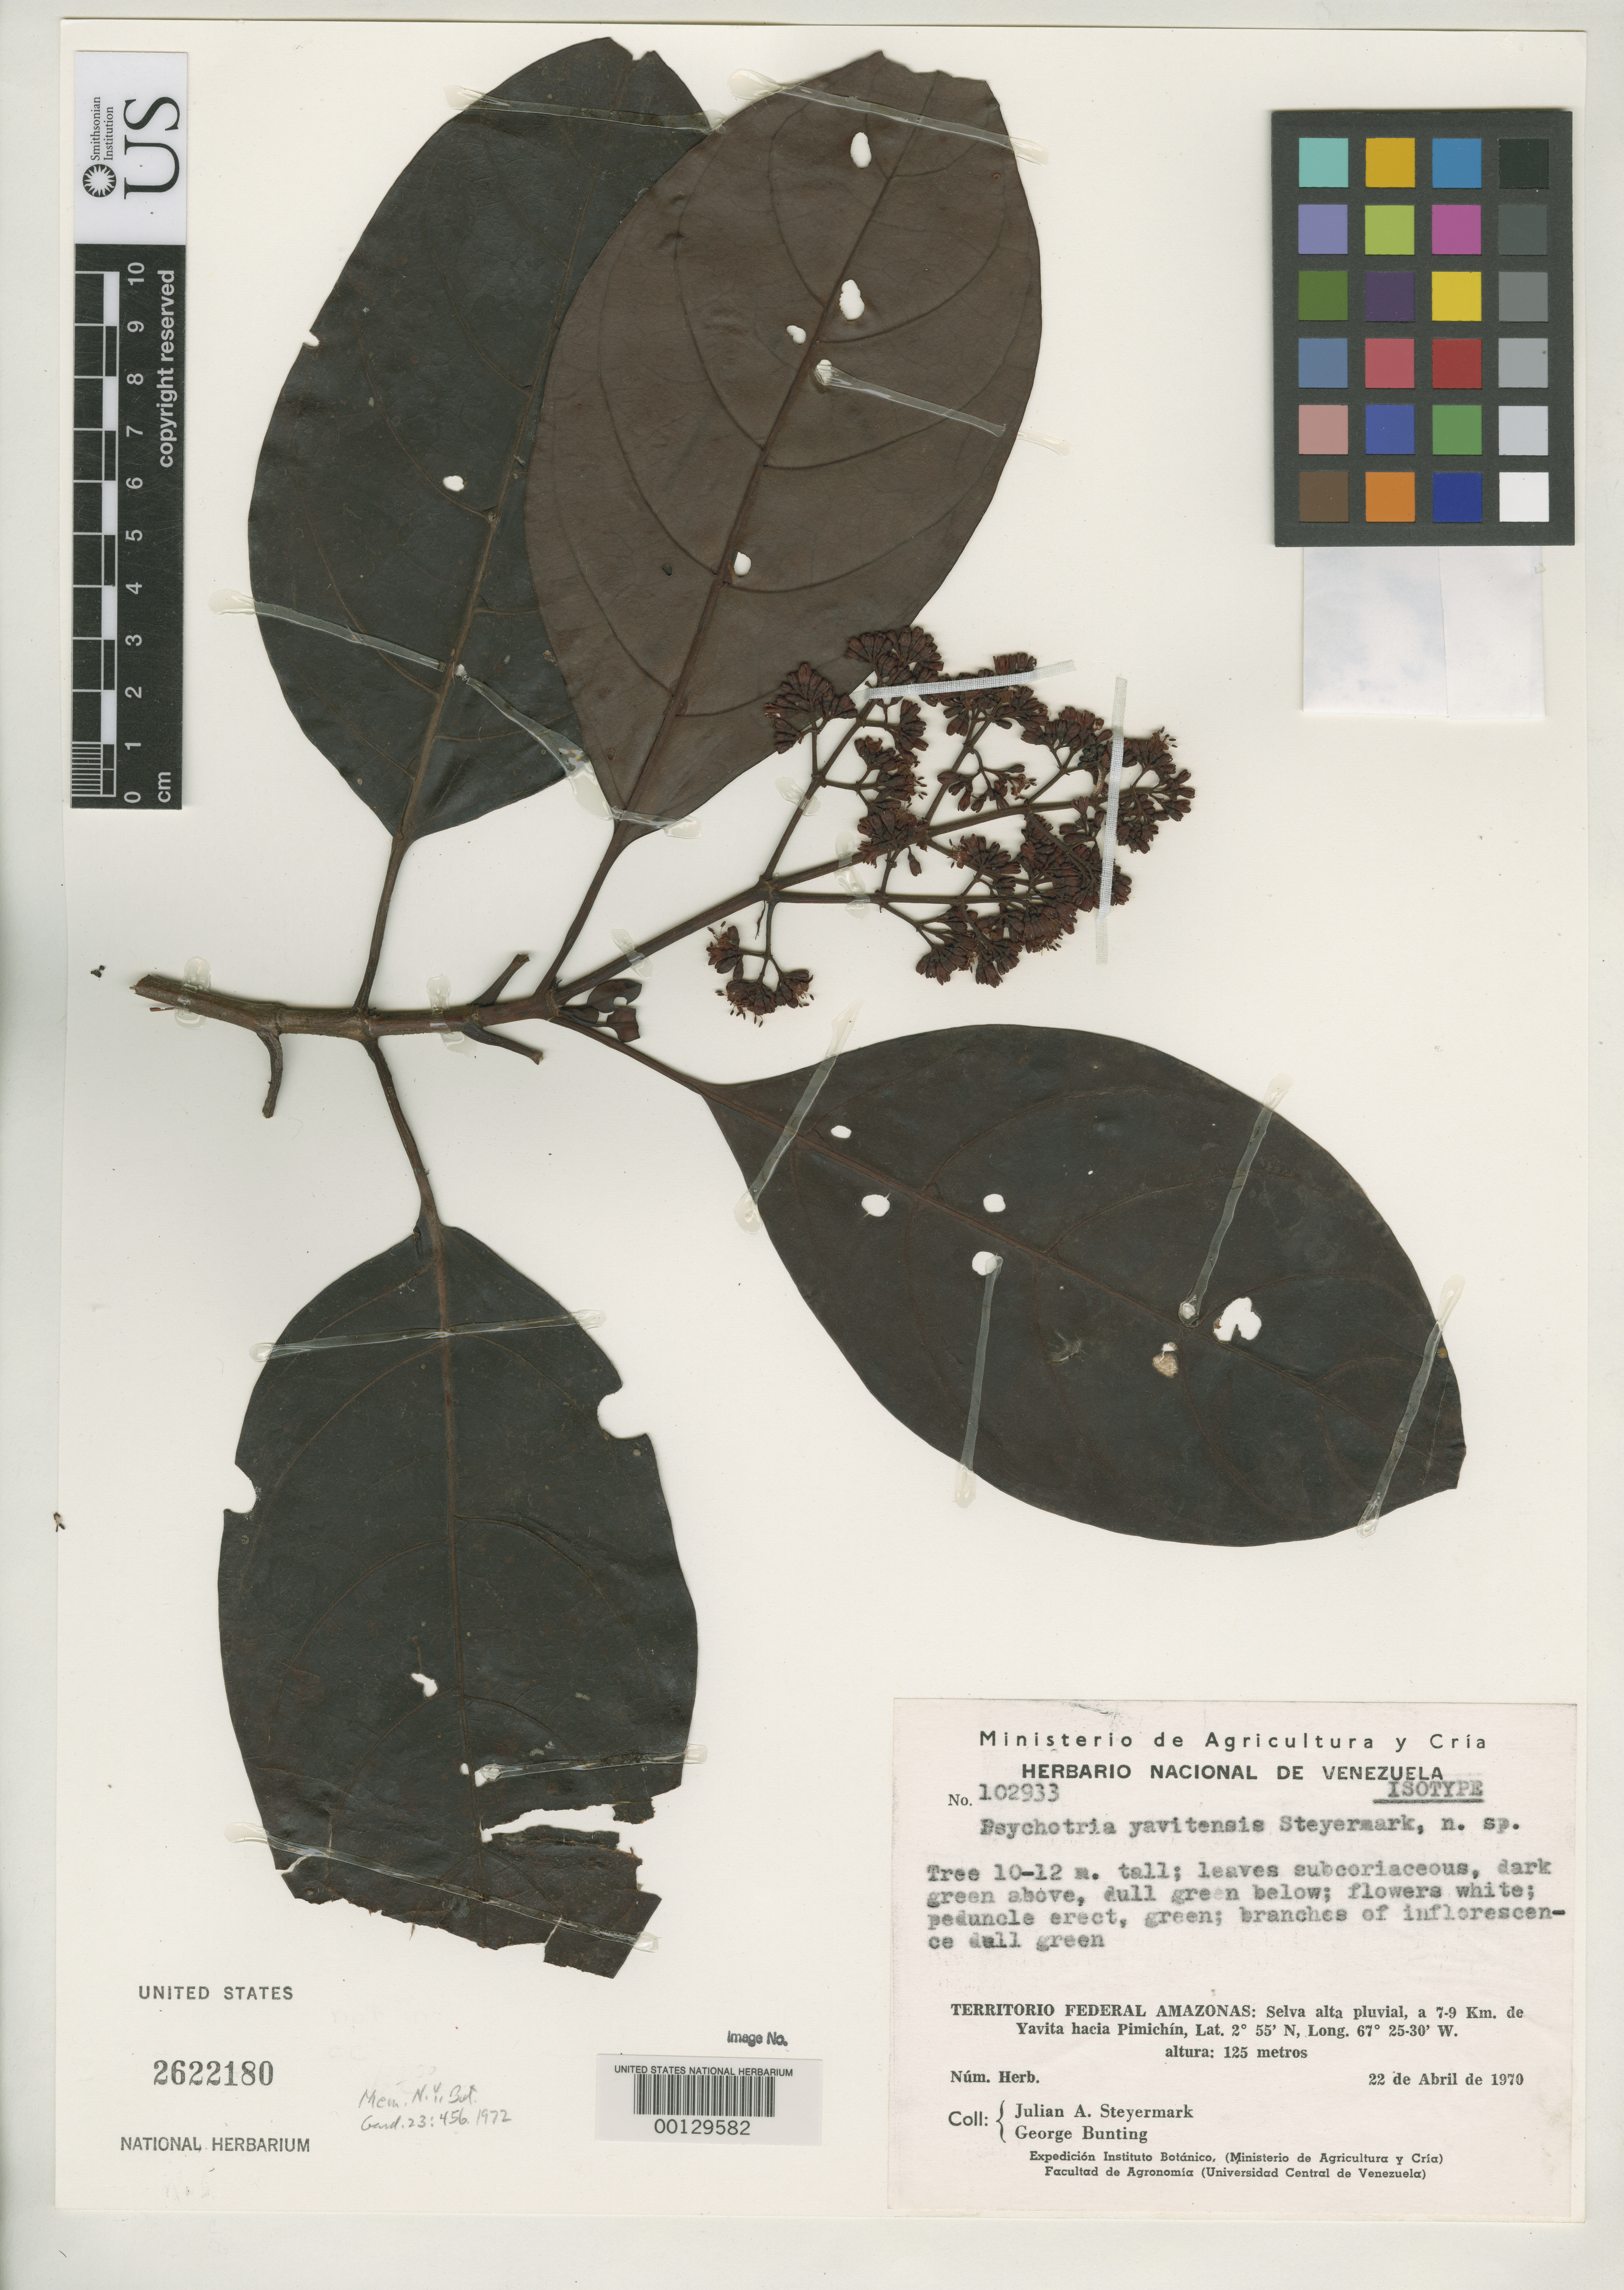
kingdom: Plantae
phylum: Tracheophyta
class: Magnoliopsida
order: Gentianales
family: Rubiaceae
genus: Psychotria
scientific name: Psychotria yavitensis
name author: Steyerm.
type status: Isotype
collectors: J. Steyermark & G. S. Bunting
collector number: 102933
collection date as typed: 22 Apr 1970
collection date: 1970-04-22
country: Venezuela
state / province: Amazonas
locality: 7 to 9 km. from Yavita Hacia Rimichin.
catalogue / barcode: US 2622180